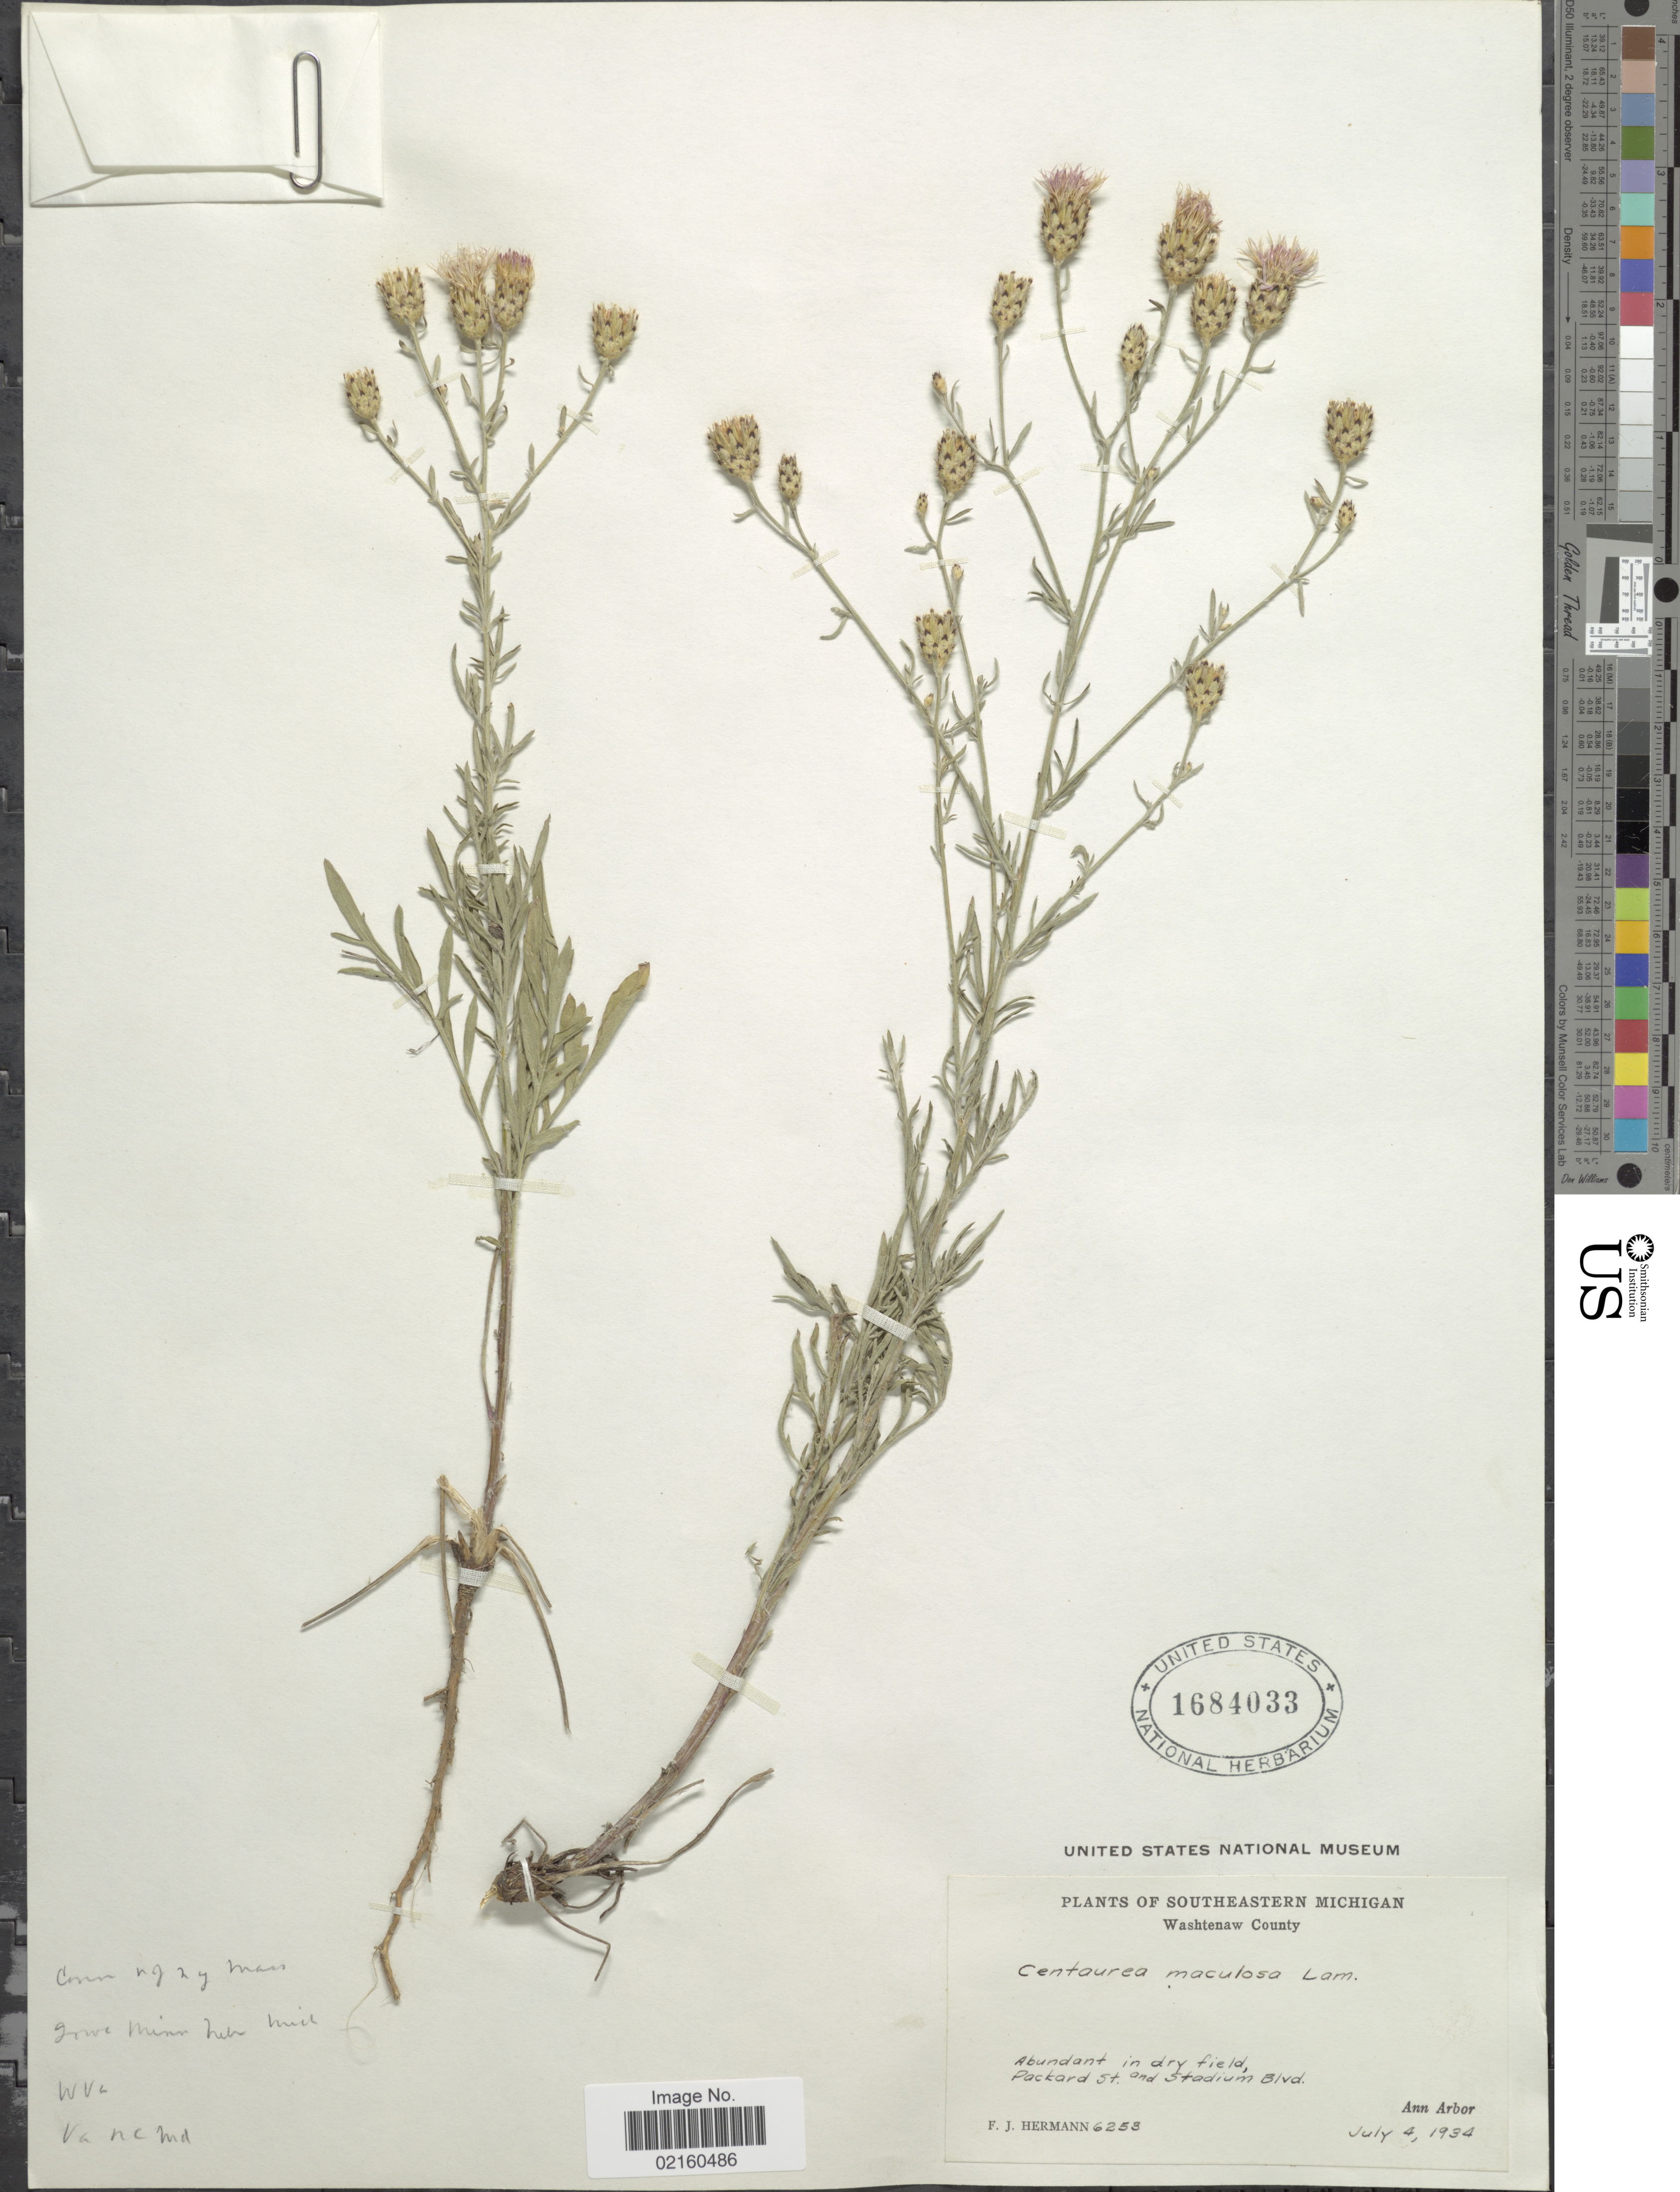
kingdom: Plantae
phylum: Tracheophyta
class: Magnoliopsida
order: Asterales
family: Asteraceae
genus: Centaurea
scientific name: Centaurea stoebe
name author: L.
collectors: F. J. Hermann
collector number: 6253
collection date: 1934-07-04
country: United States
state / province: Michigan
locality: Southeastern Michigan, Washtenaw County, Packard St. and Stadium Blvd., Ann Arbor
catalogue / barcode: US 1684033